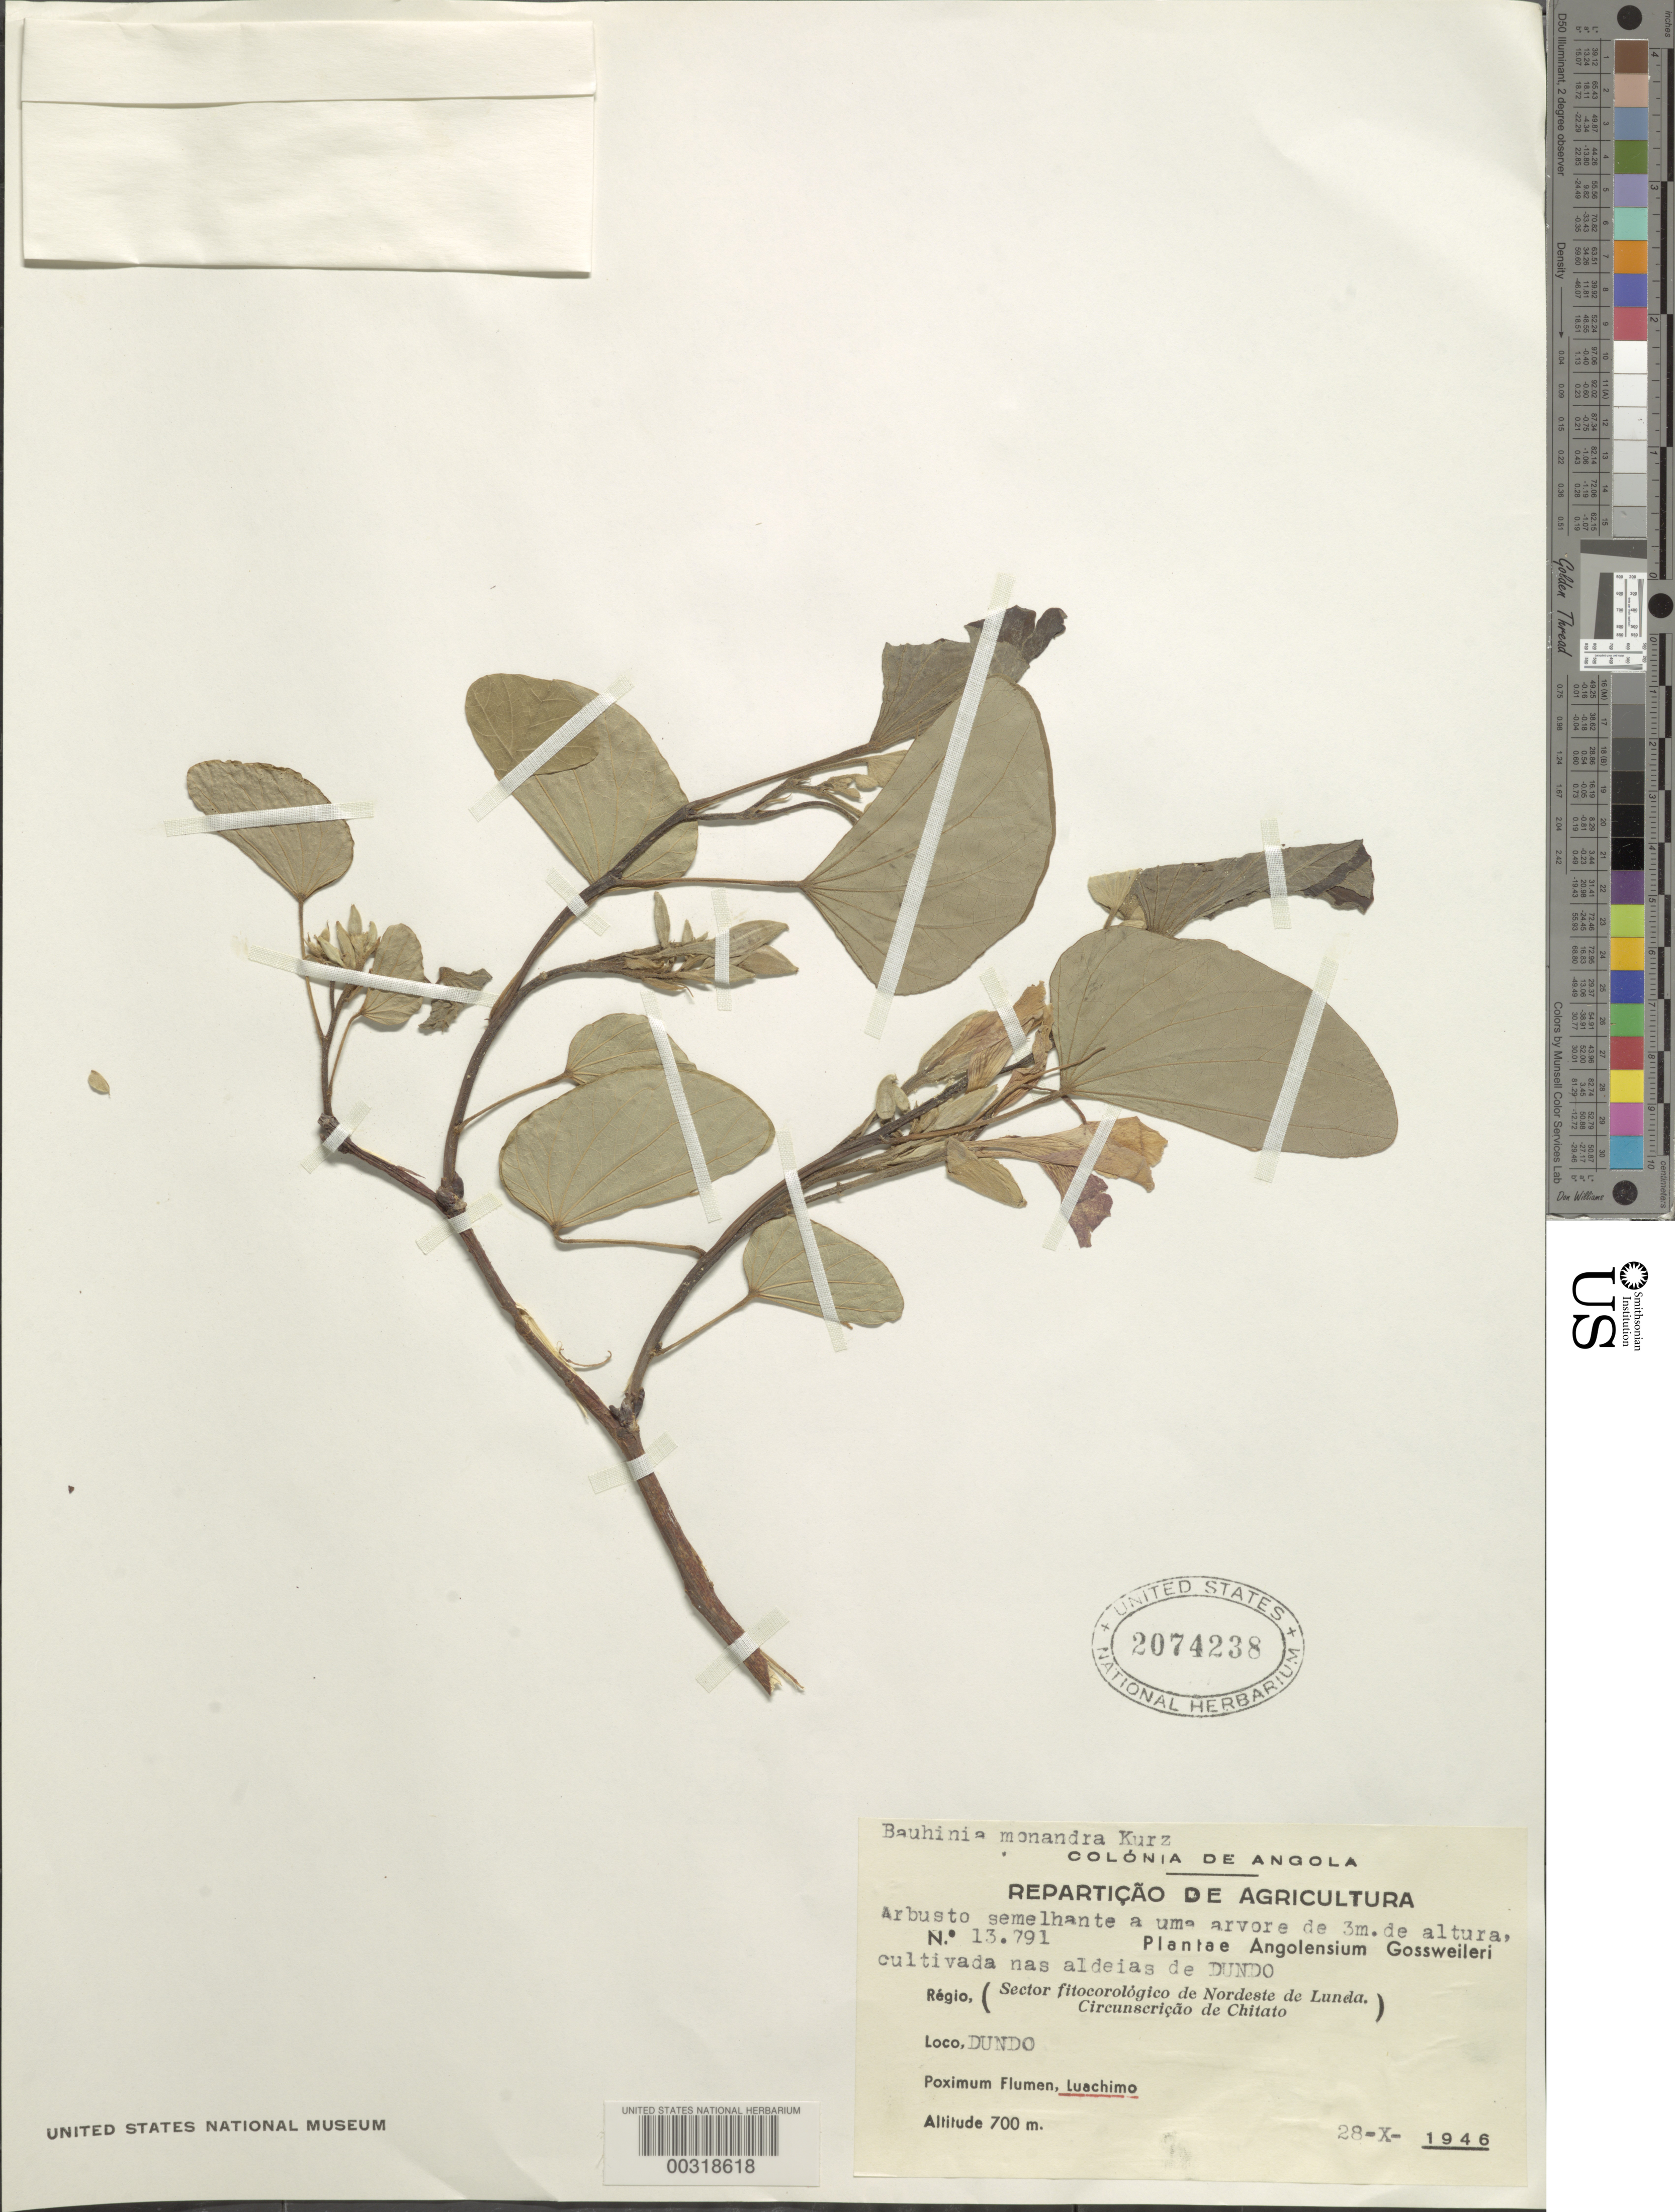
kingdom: Plantae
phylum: Tracheophyta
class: Magnoliopsida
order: Fabales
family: Fabaceae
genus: Bauhinia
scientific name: Bauhinia monandra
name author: Kurz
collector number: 13791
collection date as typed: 28 Oct 1946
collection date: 1946-10-28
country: Angola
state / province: Lunda Norte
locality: Vicinity of Dundo, NE of Lunda, around Chitato, near the river Luachimo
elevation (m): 700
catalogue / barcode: US 2074238